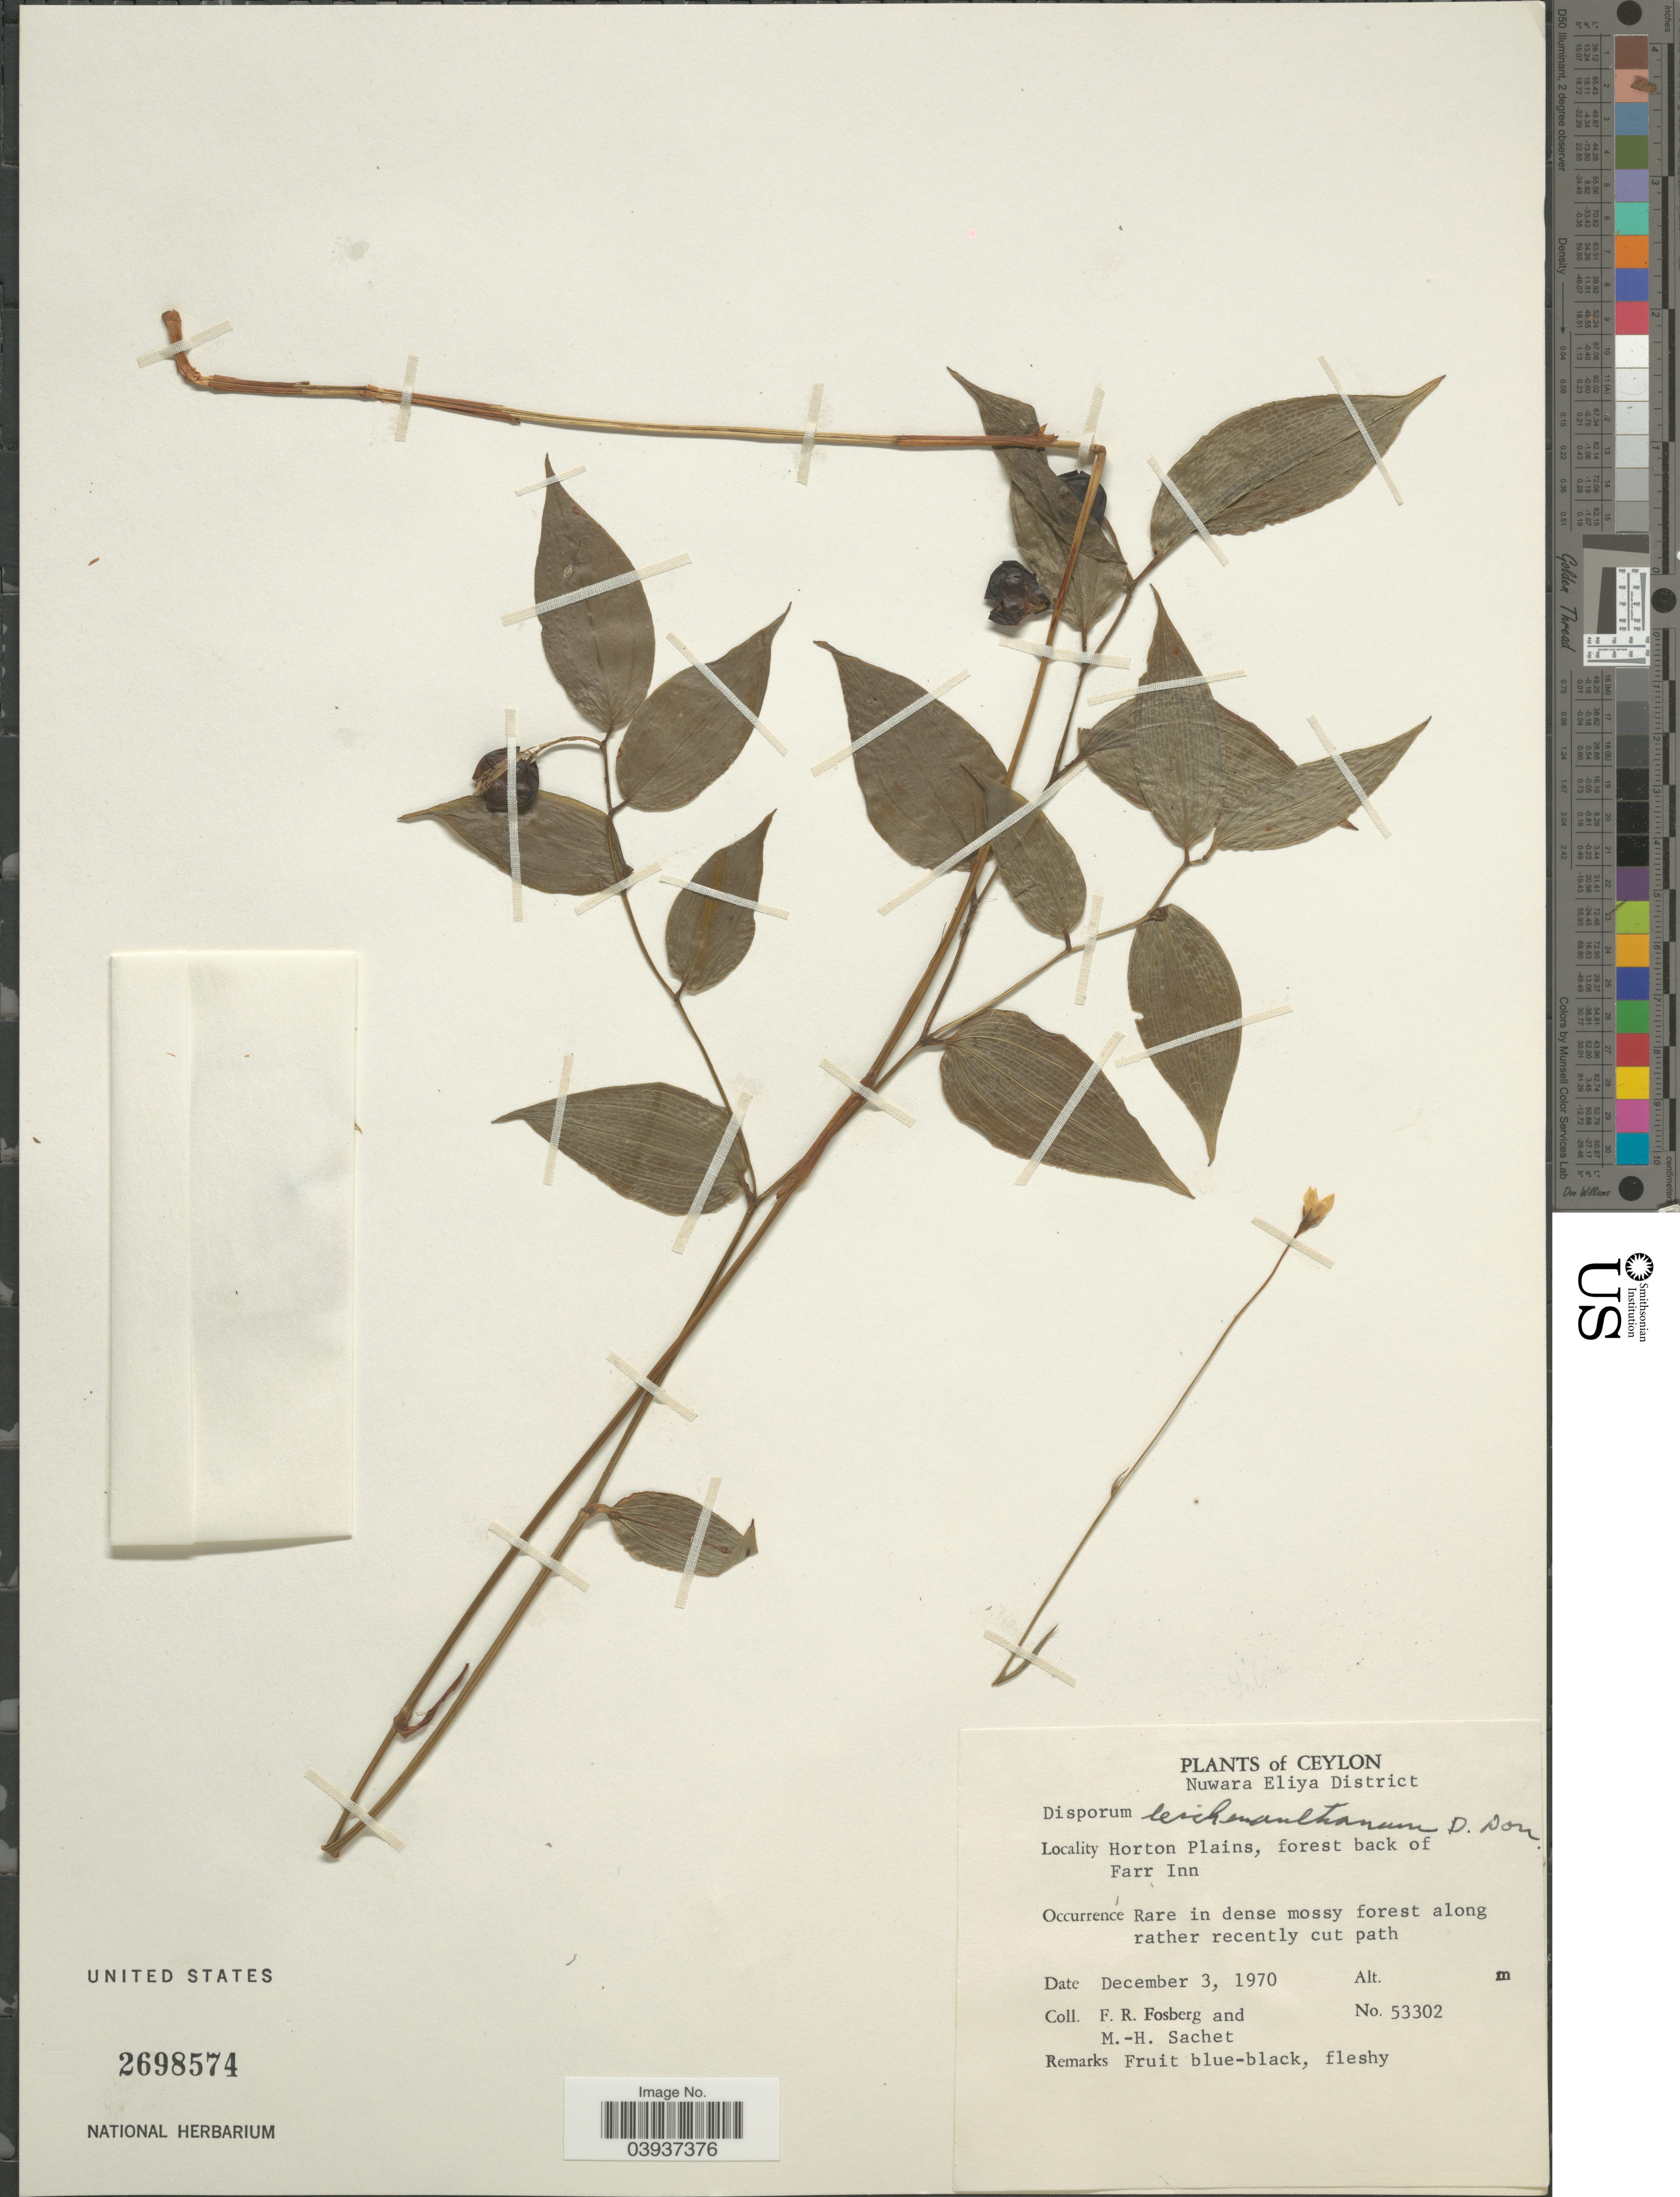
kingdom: Plantae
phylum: Tracheophyta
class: Liliopsida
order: Liliales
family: Colchicaceae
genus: Disporum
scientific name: Disporum cantoniense var. cantoniense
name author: (Lour.) Merr.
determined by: Strong, Mark T., (BOT), Smithsonian Institution - National Museum of Natural History (UNITED STATES)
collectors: F. R. Fosberg & M.-H. Sachet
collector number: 53302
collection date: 1970-12-03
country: Sri Lanka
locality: Ceylon. Nuwara Eliya District. Horton Plains, forest back of Farr Inn.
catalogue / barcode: US 2698574